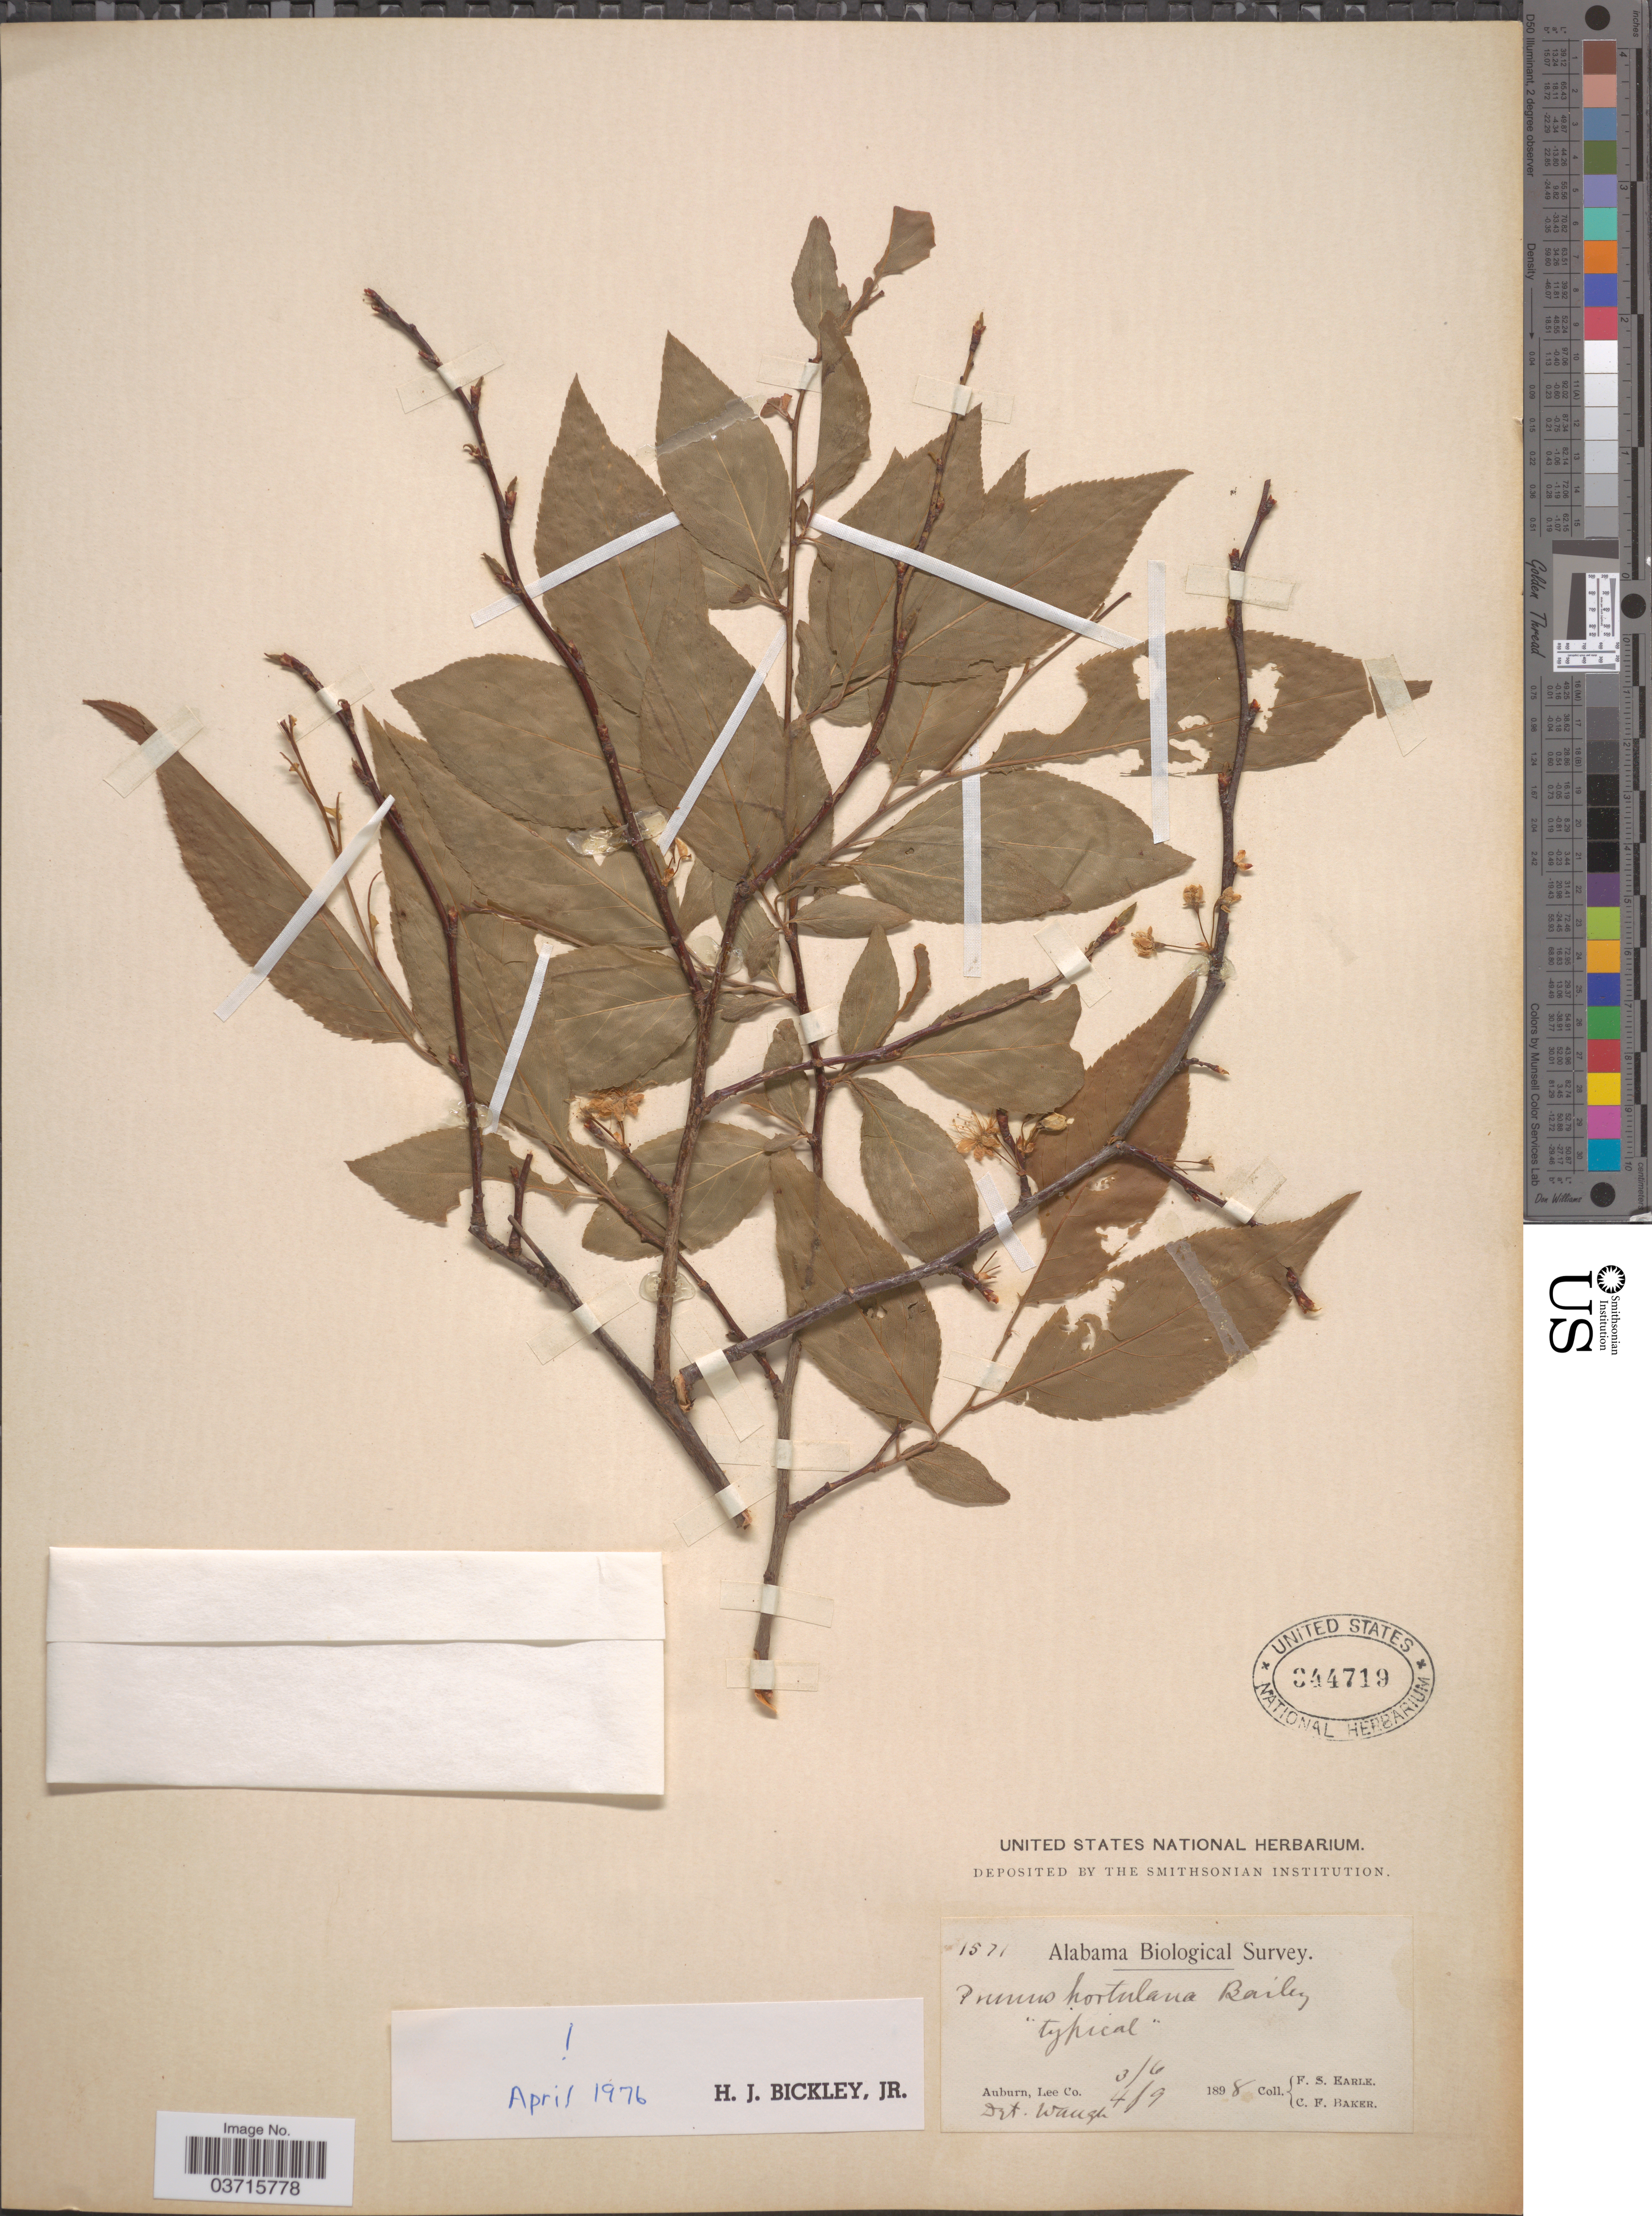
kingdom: Plantae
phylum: Tracheophyta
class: Magnoliopsida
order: Rosales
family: Rosaceae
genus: Prunus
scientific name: Prunus hortulana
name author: L.H. Bailey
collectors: F. S. Earle & C. F. Baker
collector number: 1571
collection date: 1898-03-06/1898-04-09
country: United States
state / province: Alabama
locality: Auburn, Lee Co.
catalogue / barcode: US 344719